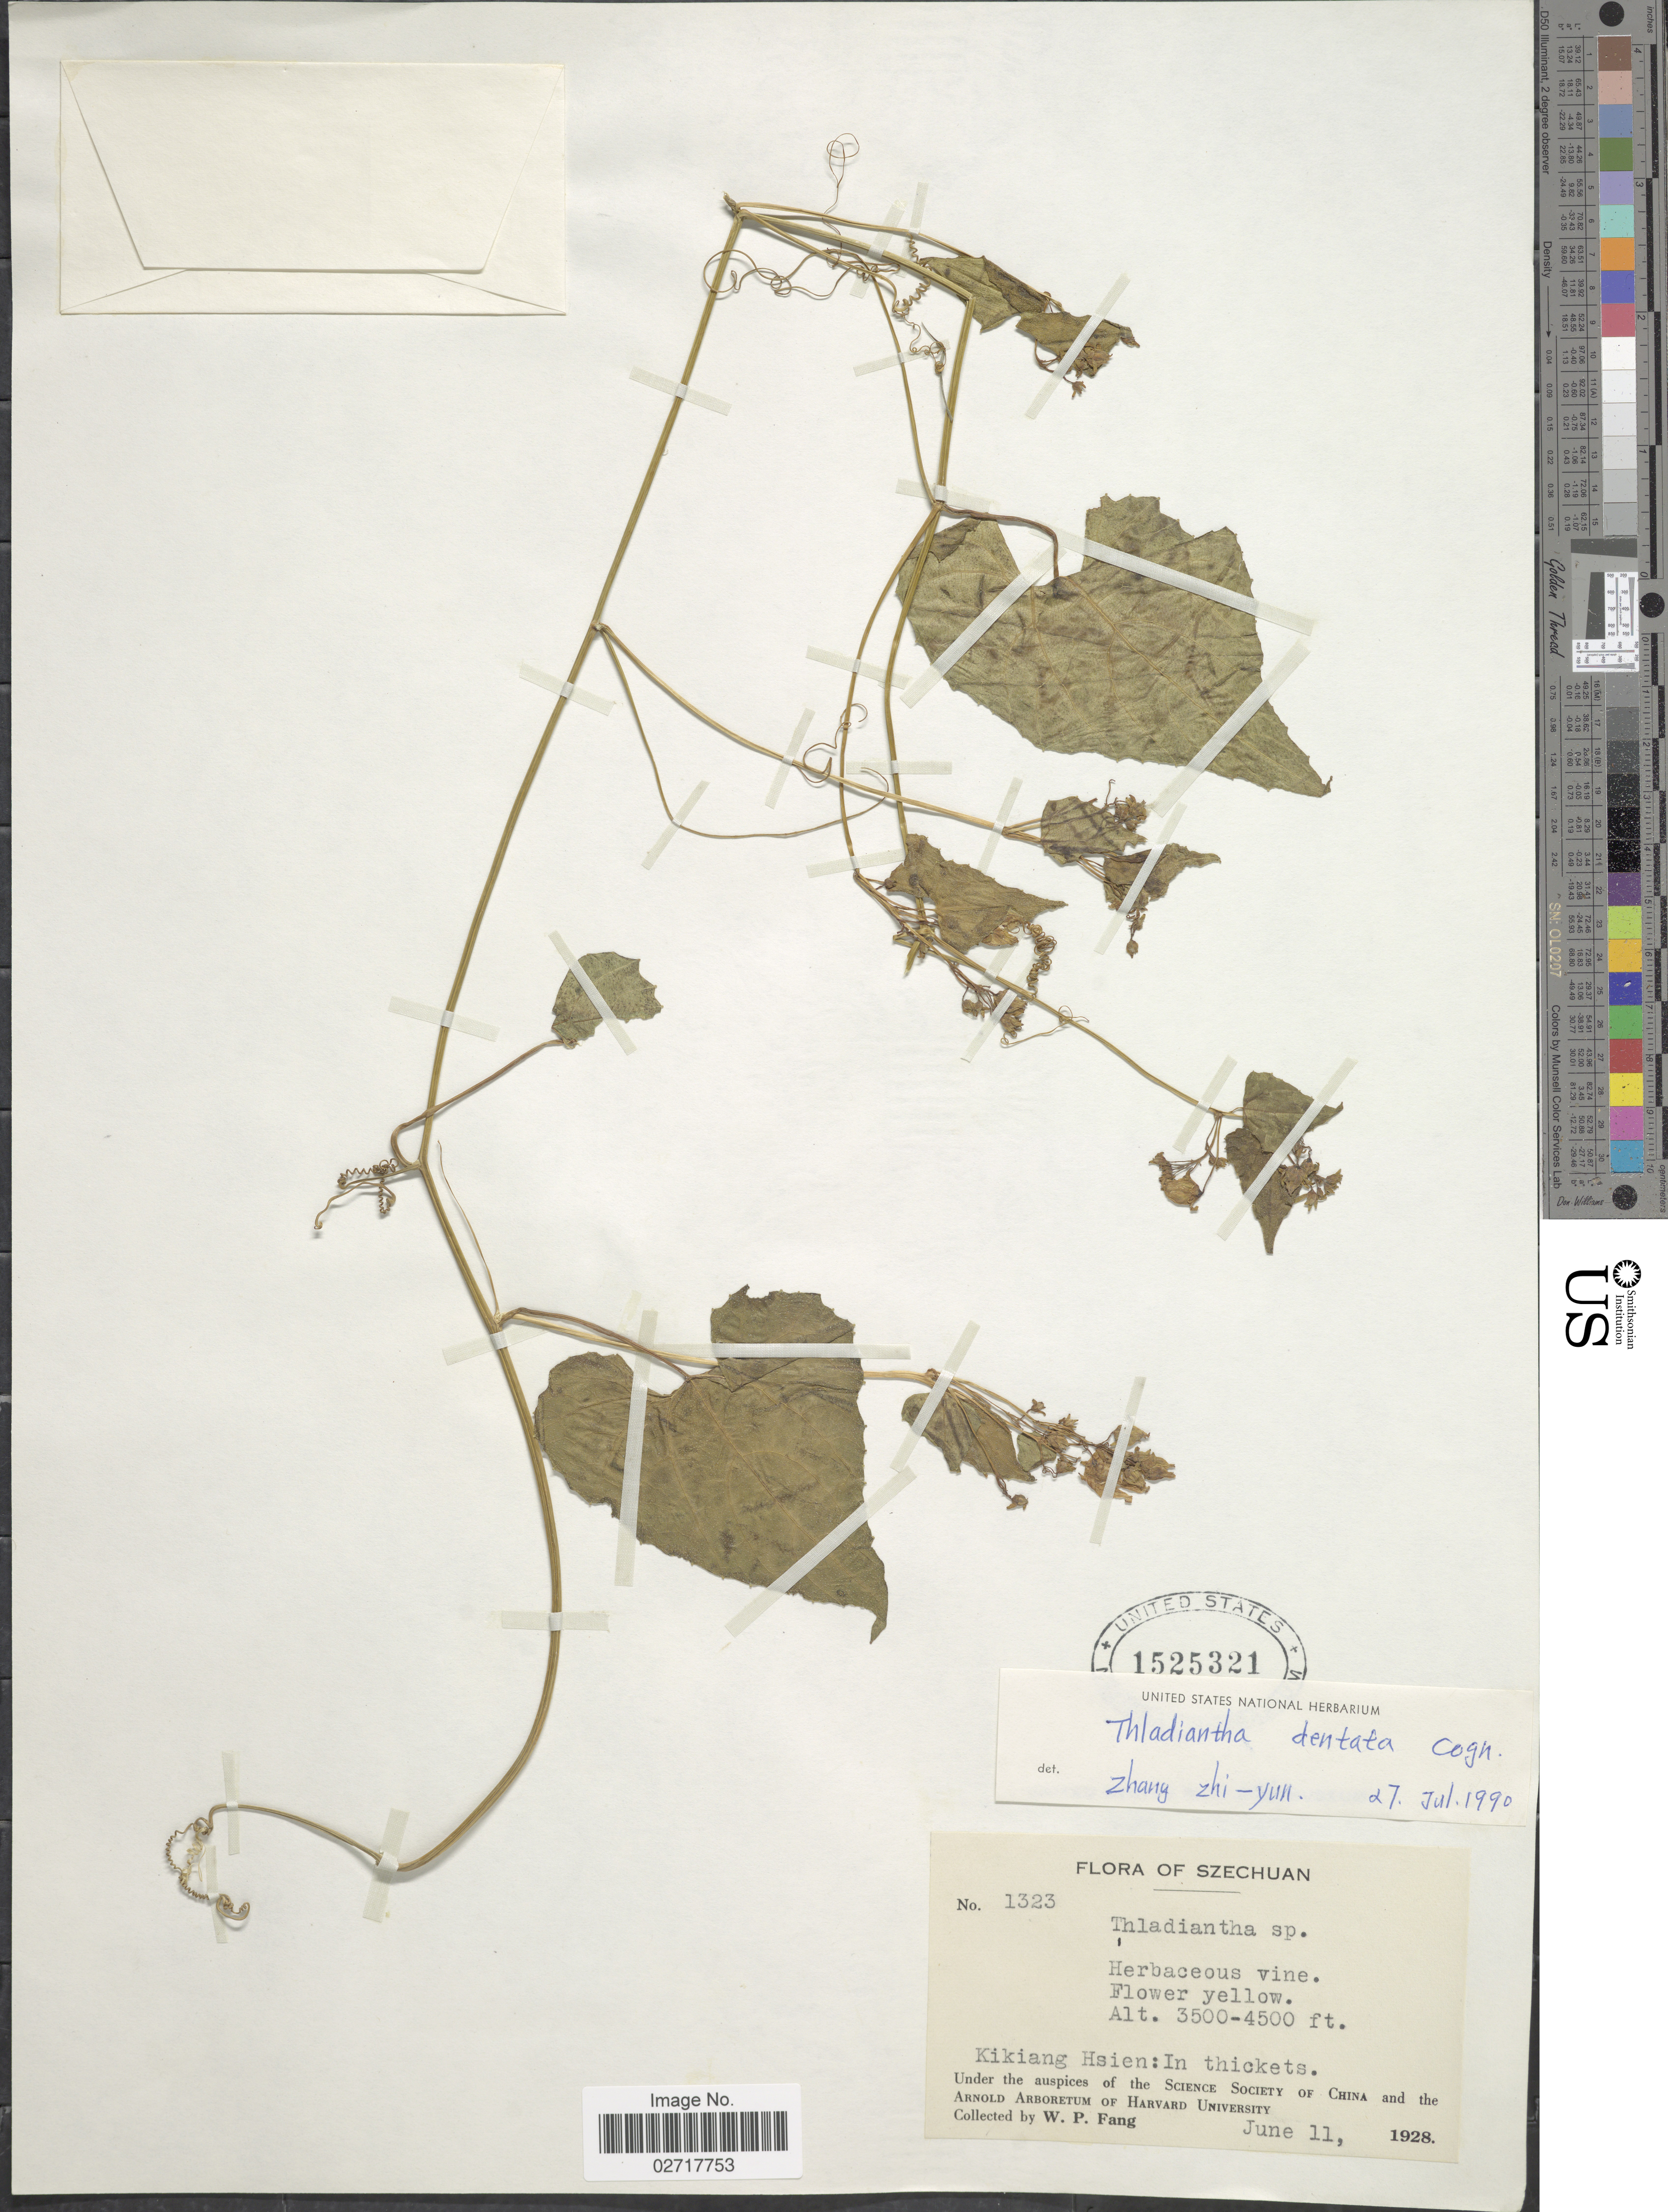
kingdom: Plantae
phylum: Tracheophyta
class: Magnoliopsida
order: Cucurbitales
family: Cucurbitaceae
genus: Thladiantha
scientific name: Thladiantha dentata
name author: Cogn. in Engl.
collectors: W. P. Fang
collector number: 1323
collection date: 1928-06-11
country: China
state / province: Sichuan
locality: Szechuan, Kikiang Hsien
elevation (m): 1067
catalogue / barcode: US 1525321